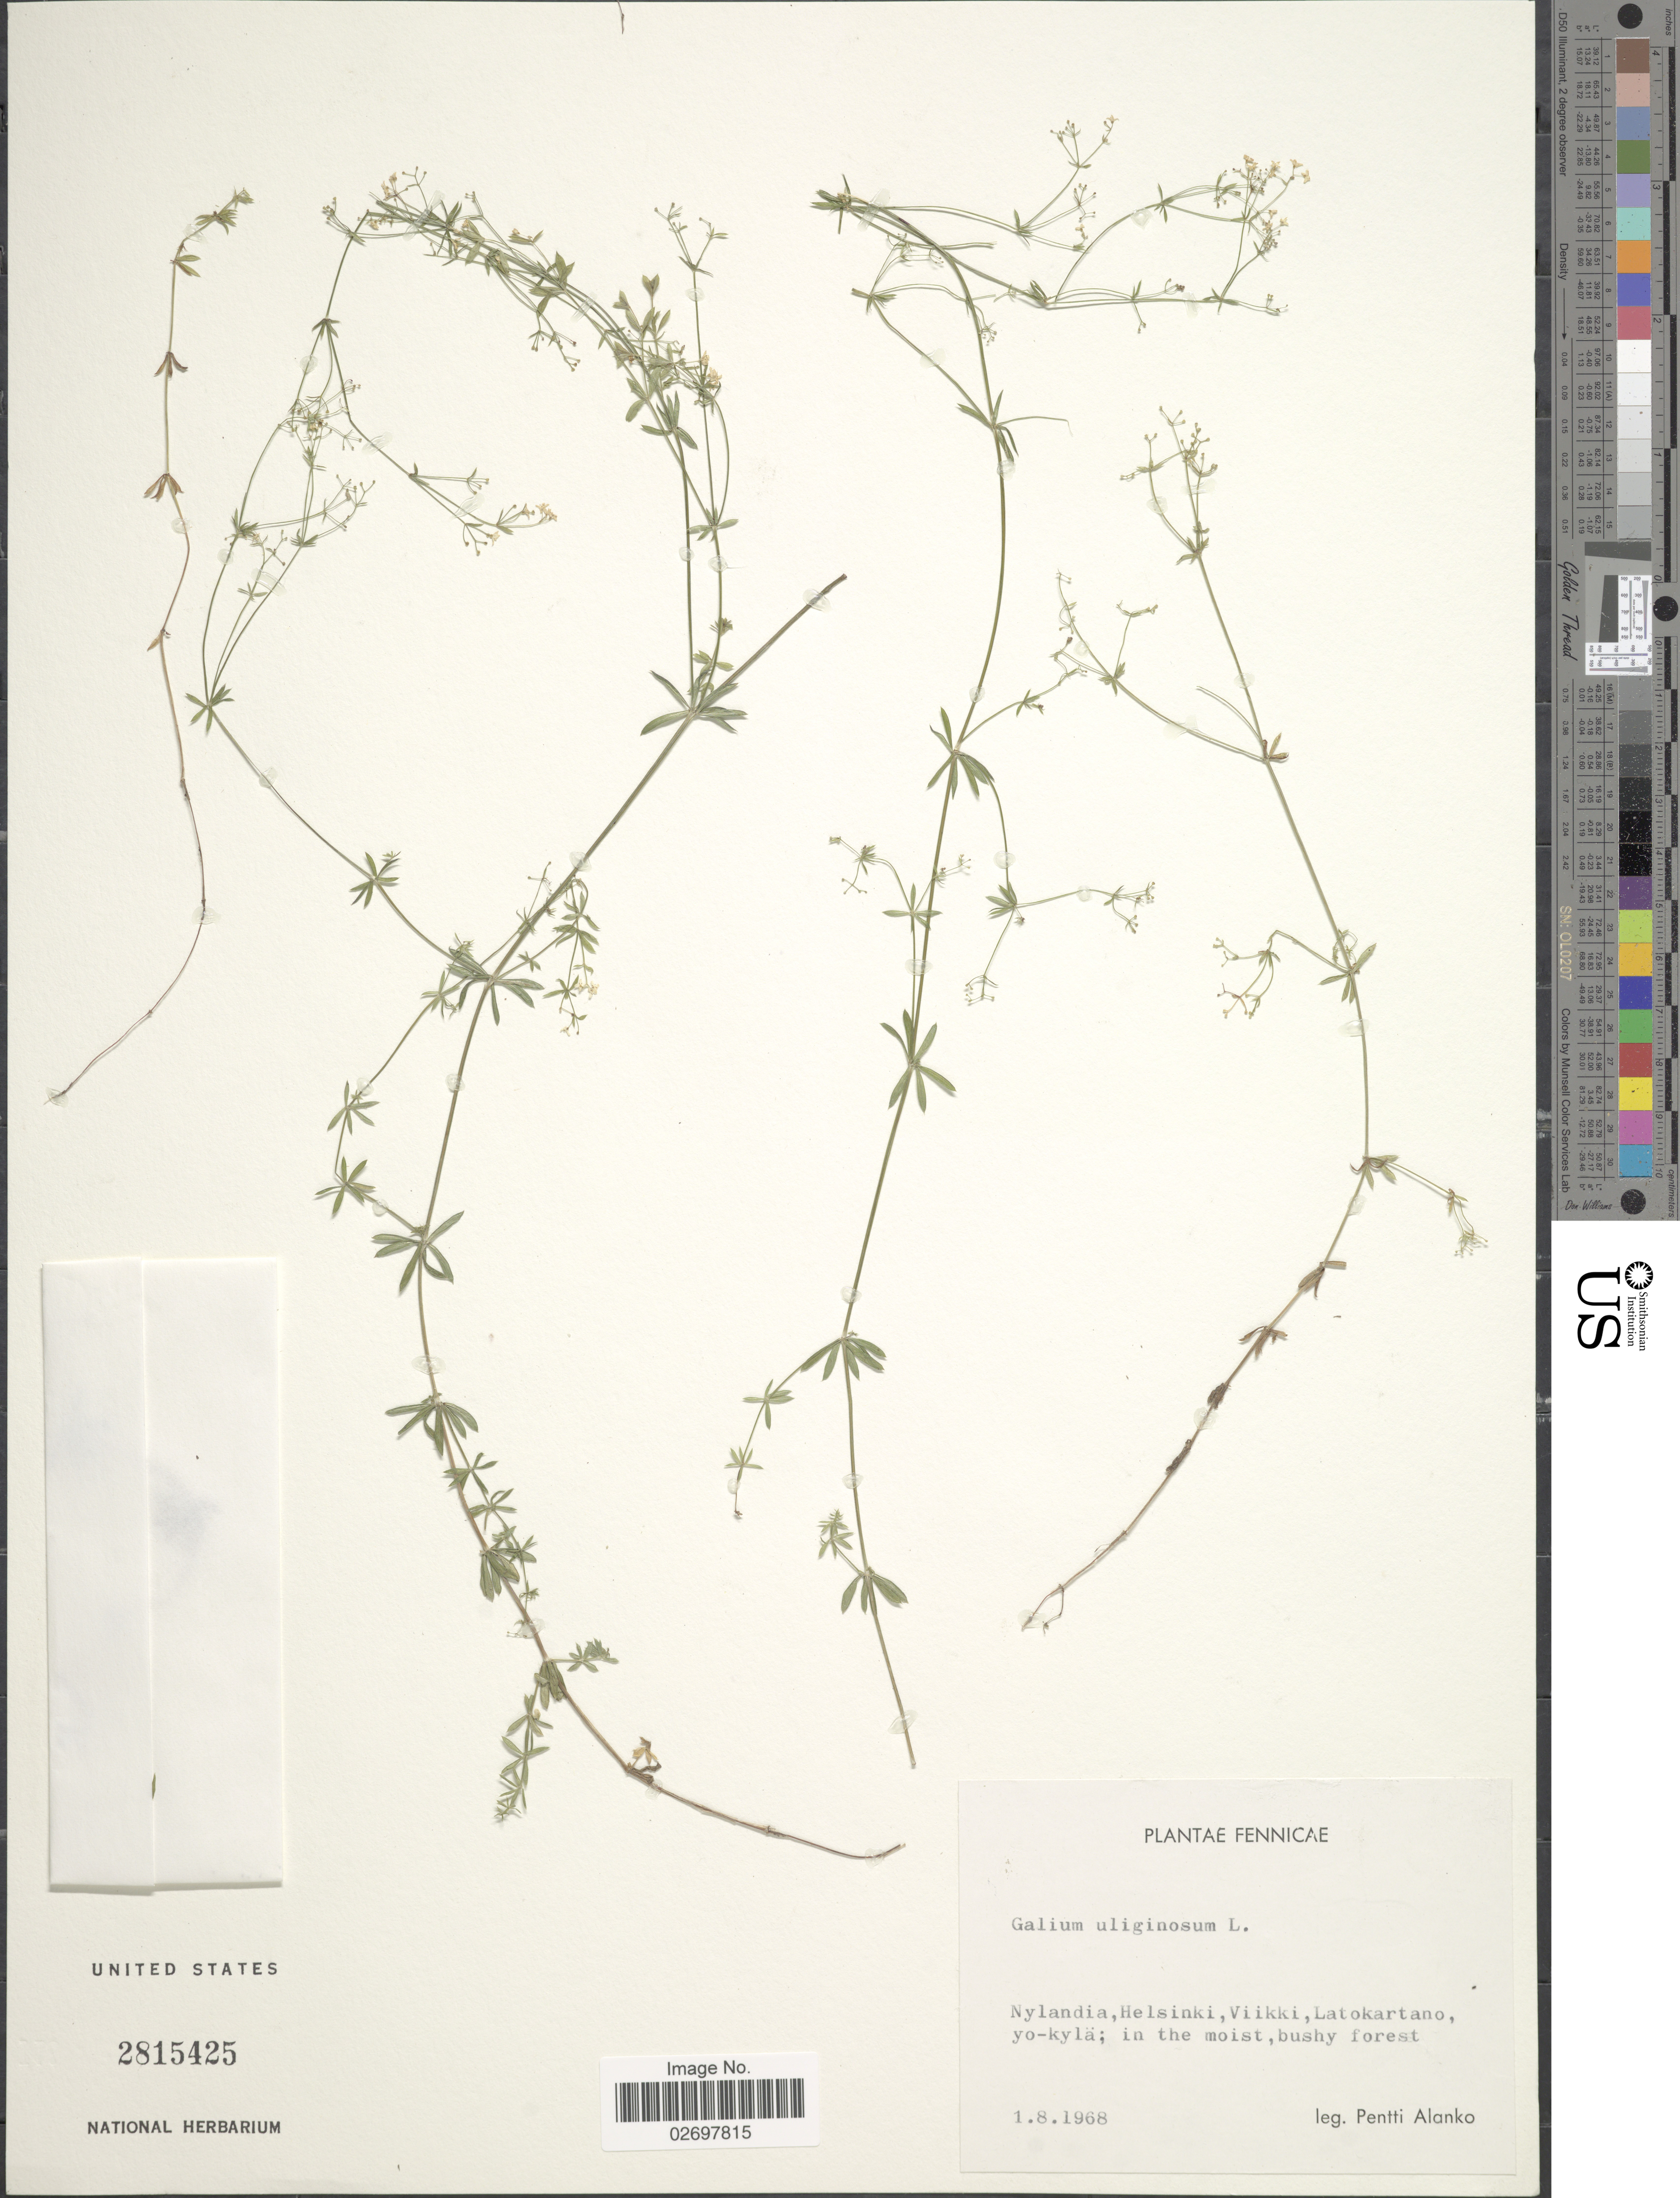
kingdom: Plantae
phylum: Tracheophyta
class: Magnoliopsida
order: Gentianales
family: Rubiaceae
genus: Galium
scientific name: Galium uliginosum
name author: L.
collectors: P. Alanko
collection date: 1968-08-01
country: Finland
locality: Fennicae, Nylandia, Helsinki, Viikki, Latokartano, yo-kyla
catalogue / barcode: US 2815425